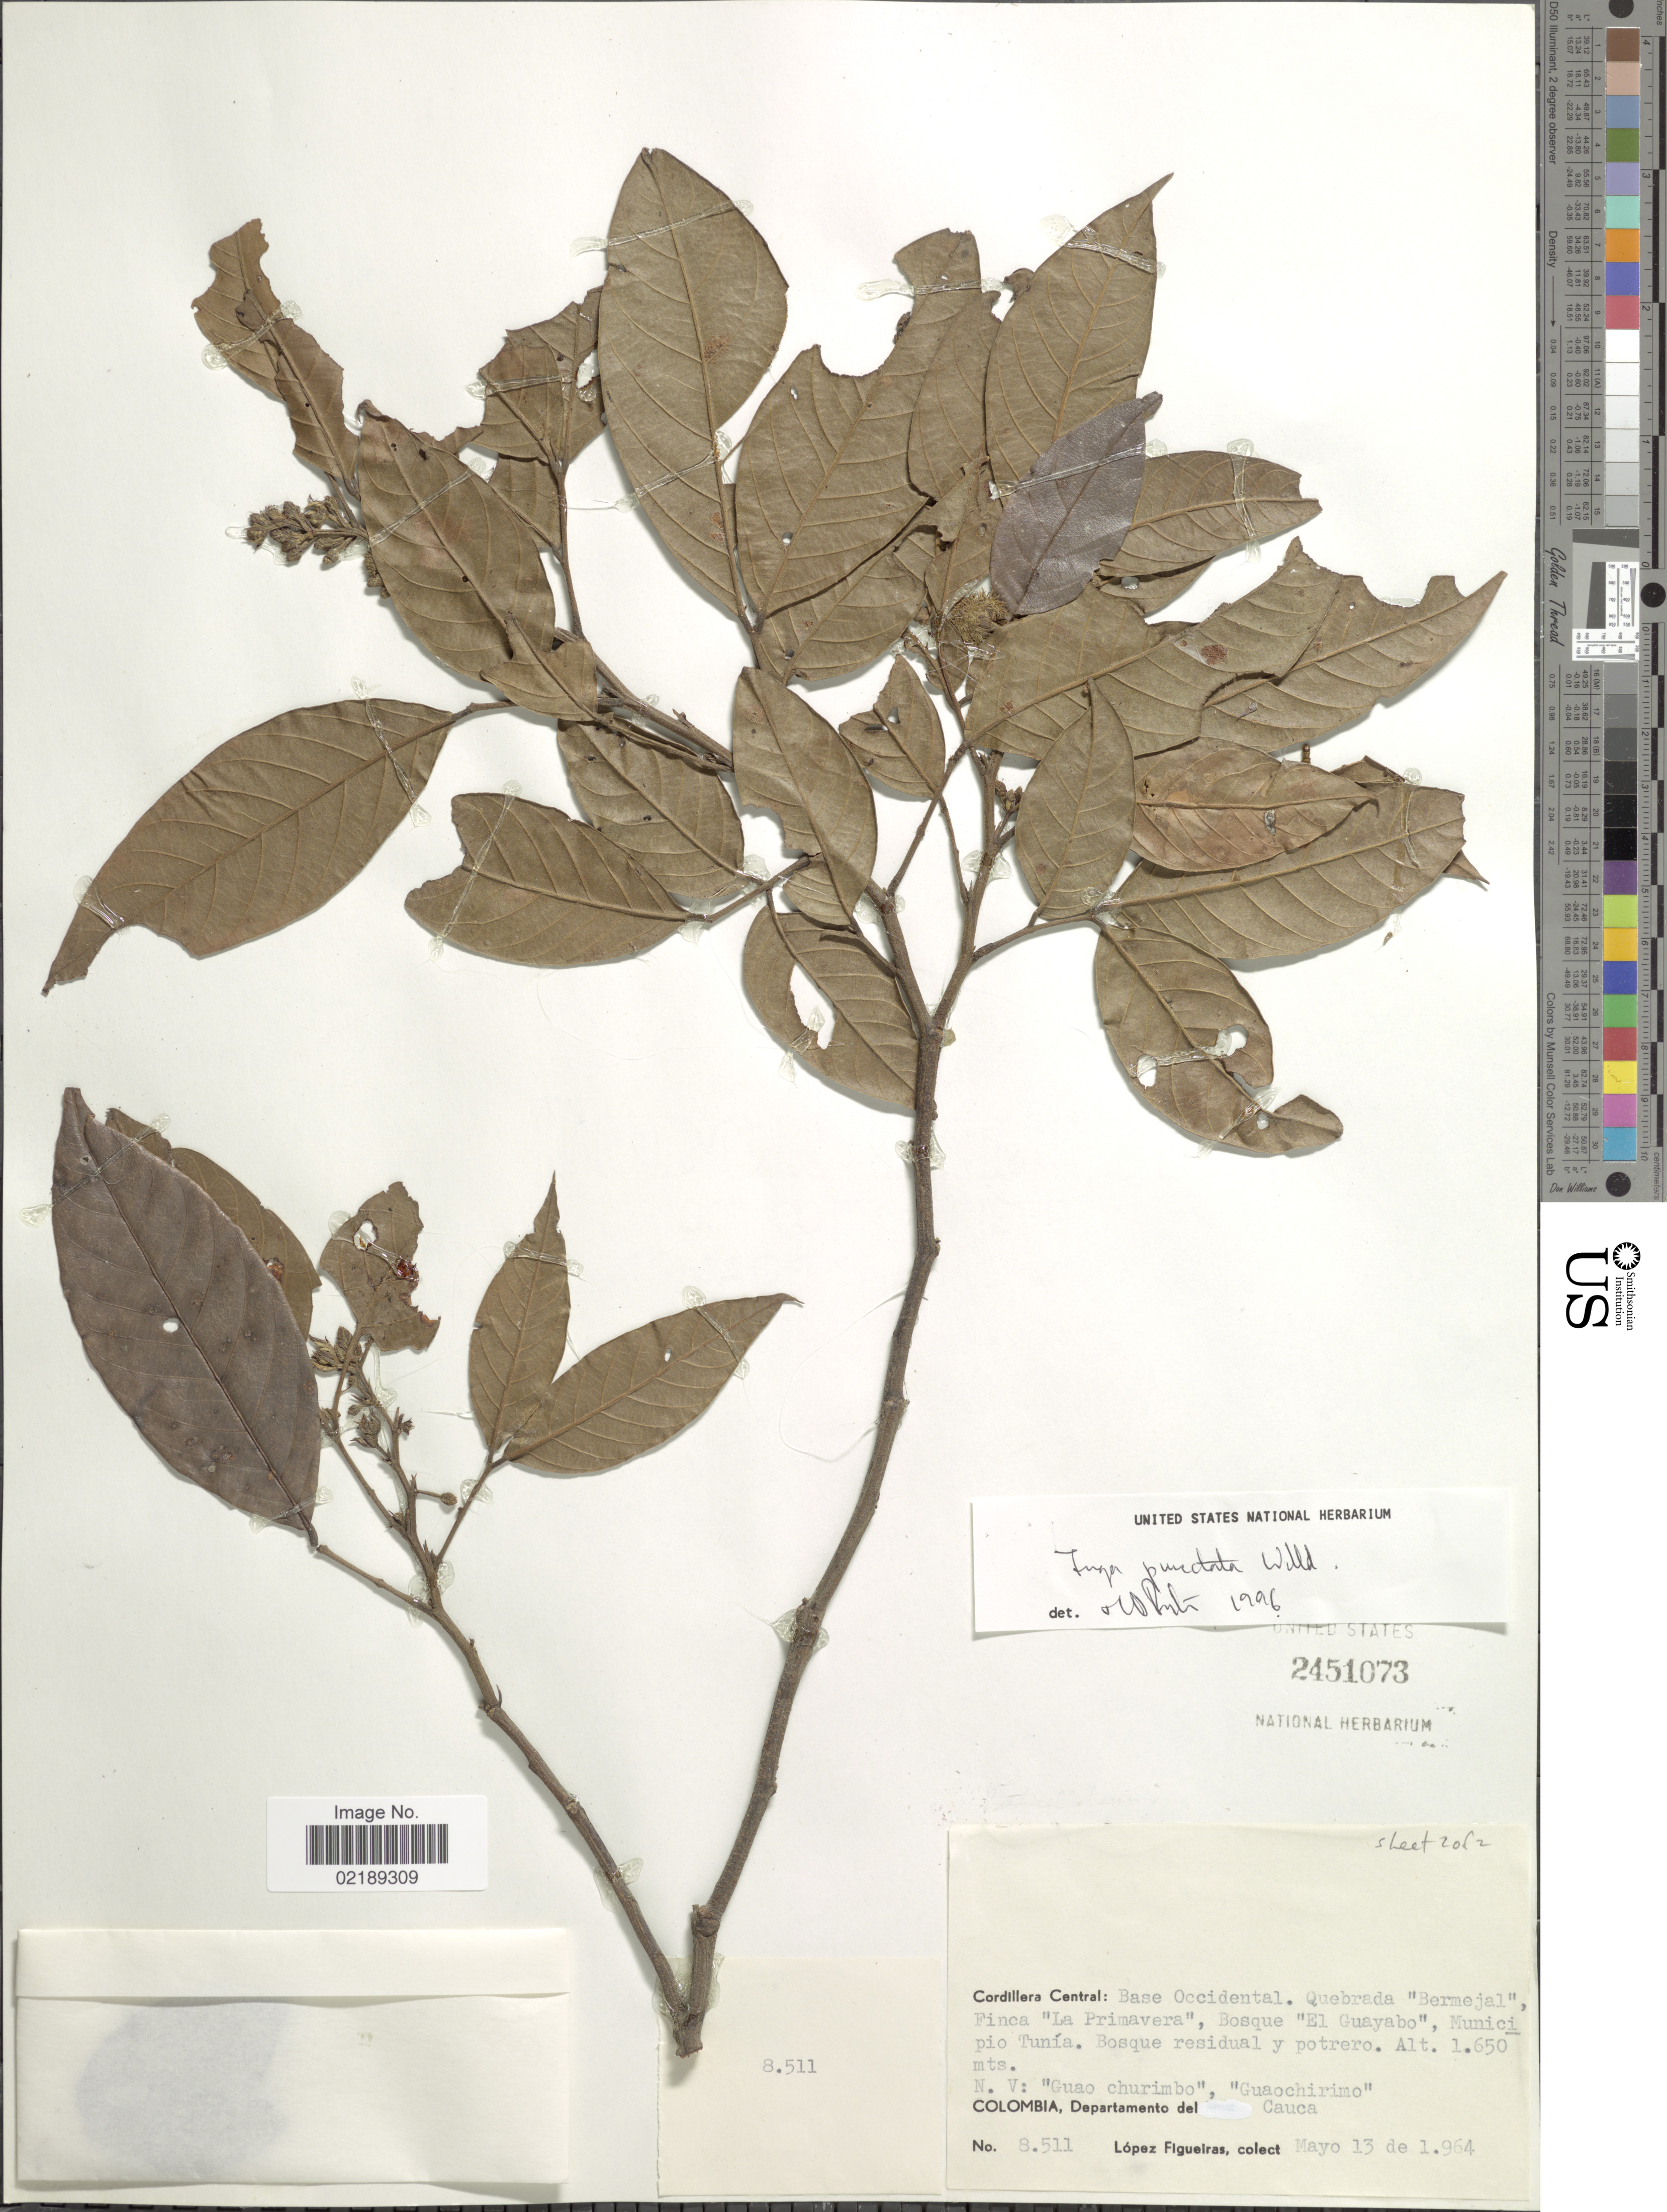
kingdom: Plantae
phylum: Tracheophyta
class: Magnoliopsida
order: Fabales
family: Fabaceae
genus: Inga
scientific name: Inga punctata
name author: Willd.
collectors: L. Figueiras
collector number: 8511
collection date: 1964-05-13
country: Colombia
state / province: Cauca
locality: Cordillera Central: Base Occidental, Quebrada "Bermejal", Finca "La Primavera", Bosque "El Guayabo", Municipio Tunia.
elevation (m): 1650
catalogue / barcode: US 2451073